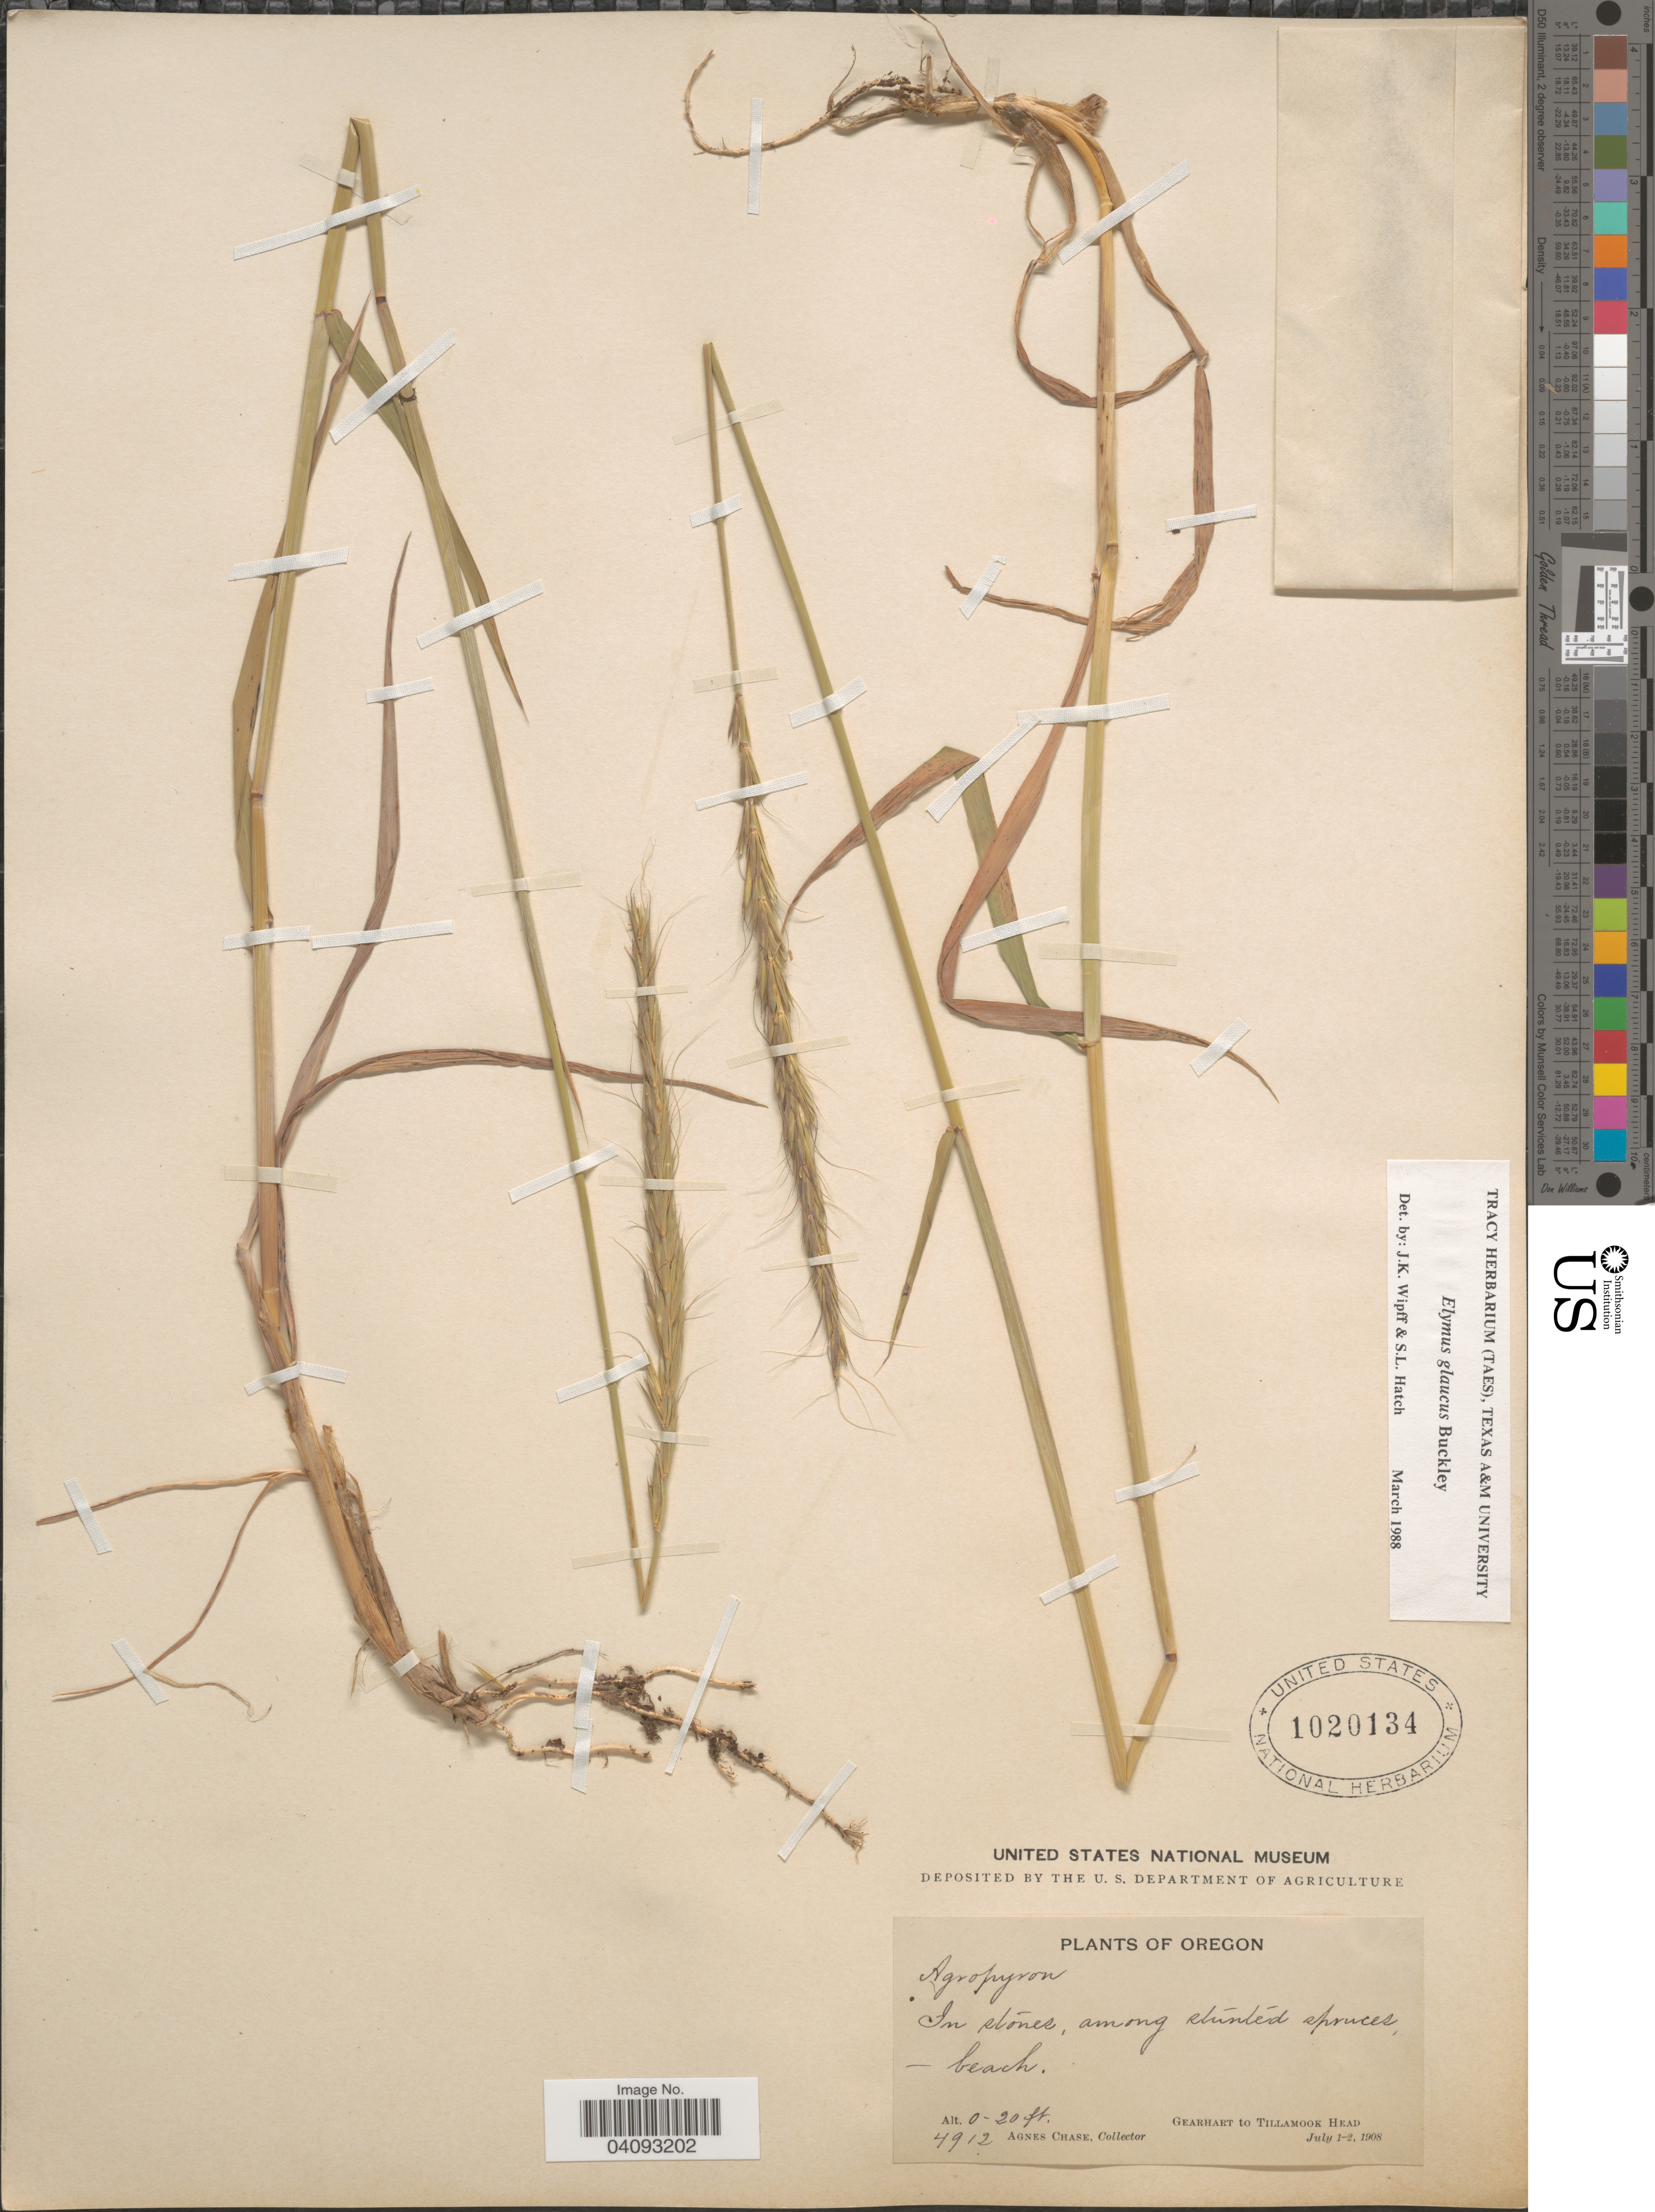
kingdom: Plantae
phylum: Tracheophyta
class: Liliopsida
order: Poales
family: Poaceae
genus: Elymus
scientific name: Elymus glaucus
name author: Buckley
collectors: A. Chase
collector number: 4912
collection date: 1908-07-01/1908-07-02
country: United States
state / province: Oregon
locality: In stones, among stunted spruces, beach. Gearhart to Tillamook Head.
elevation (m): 0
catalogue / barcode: US 1020134